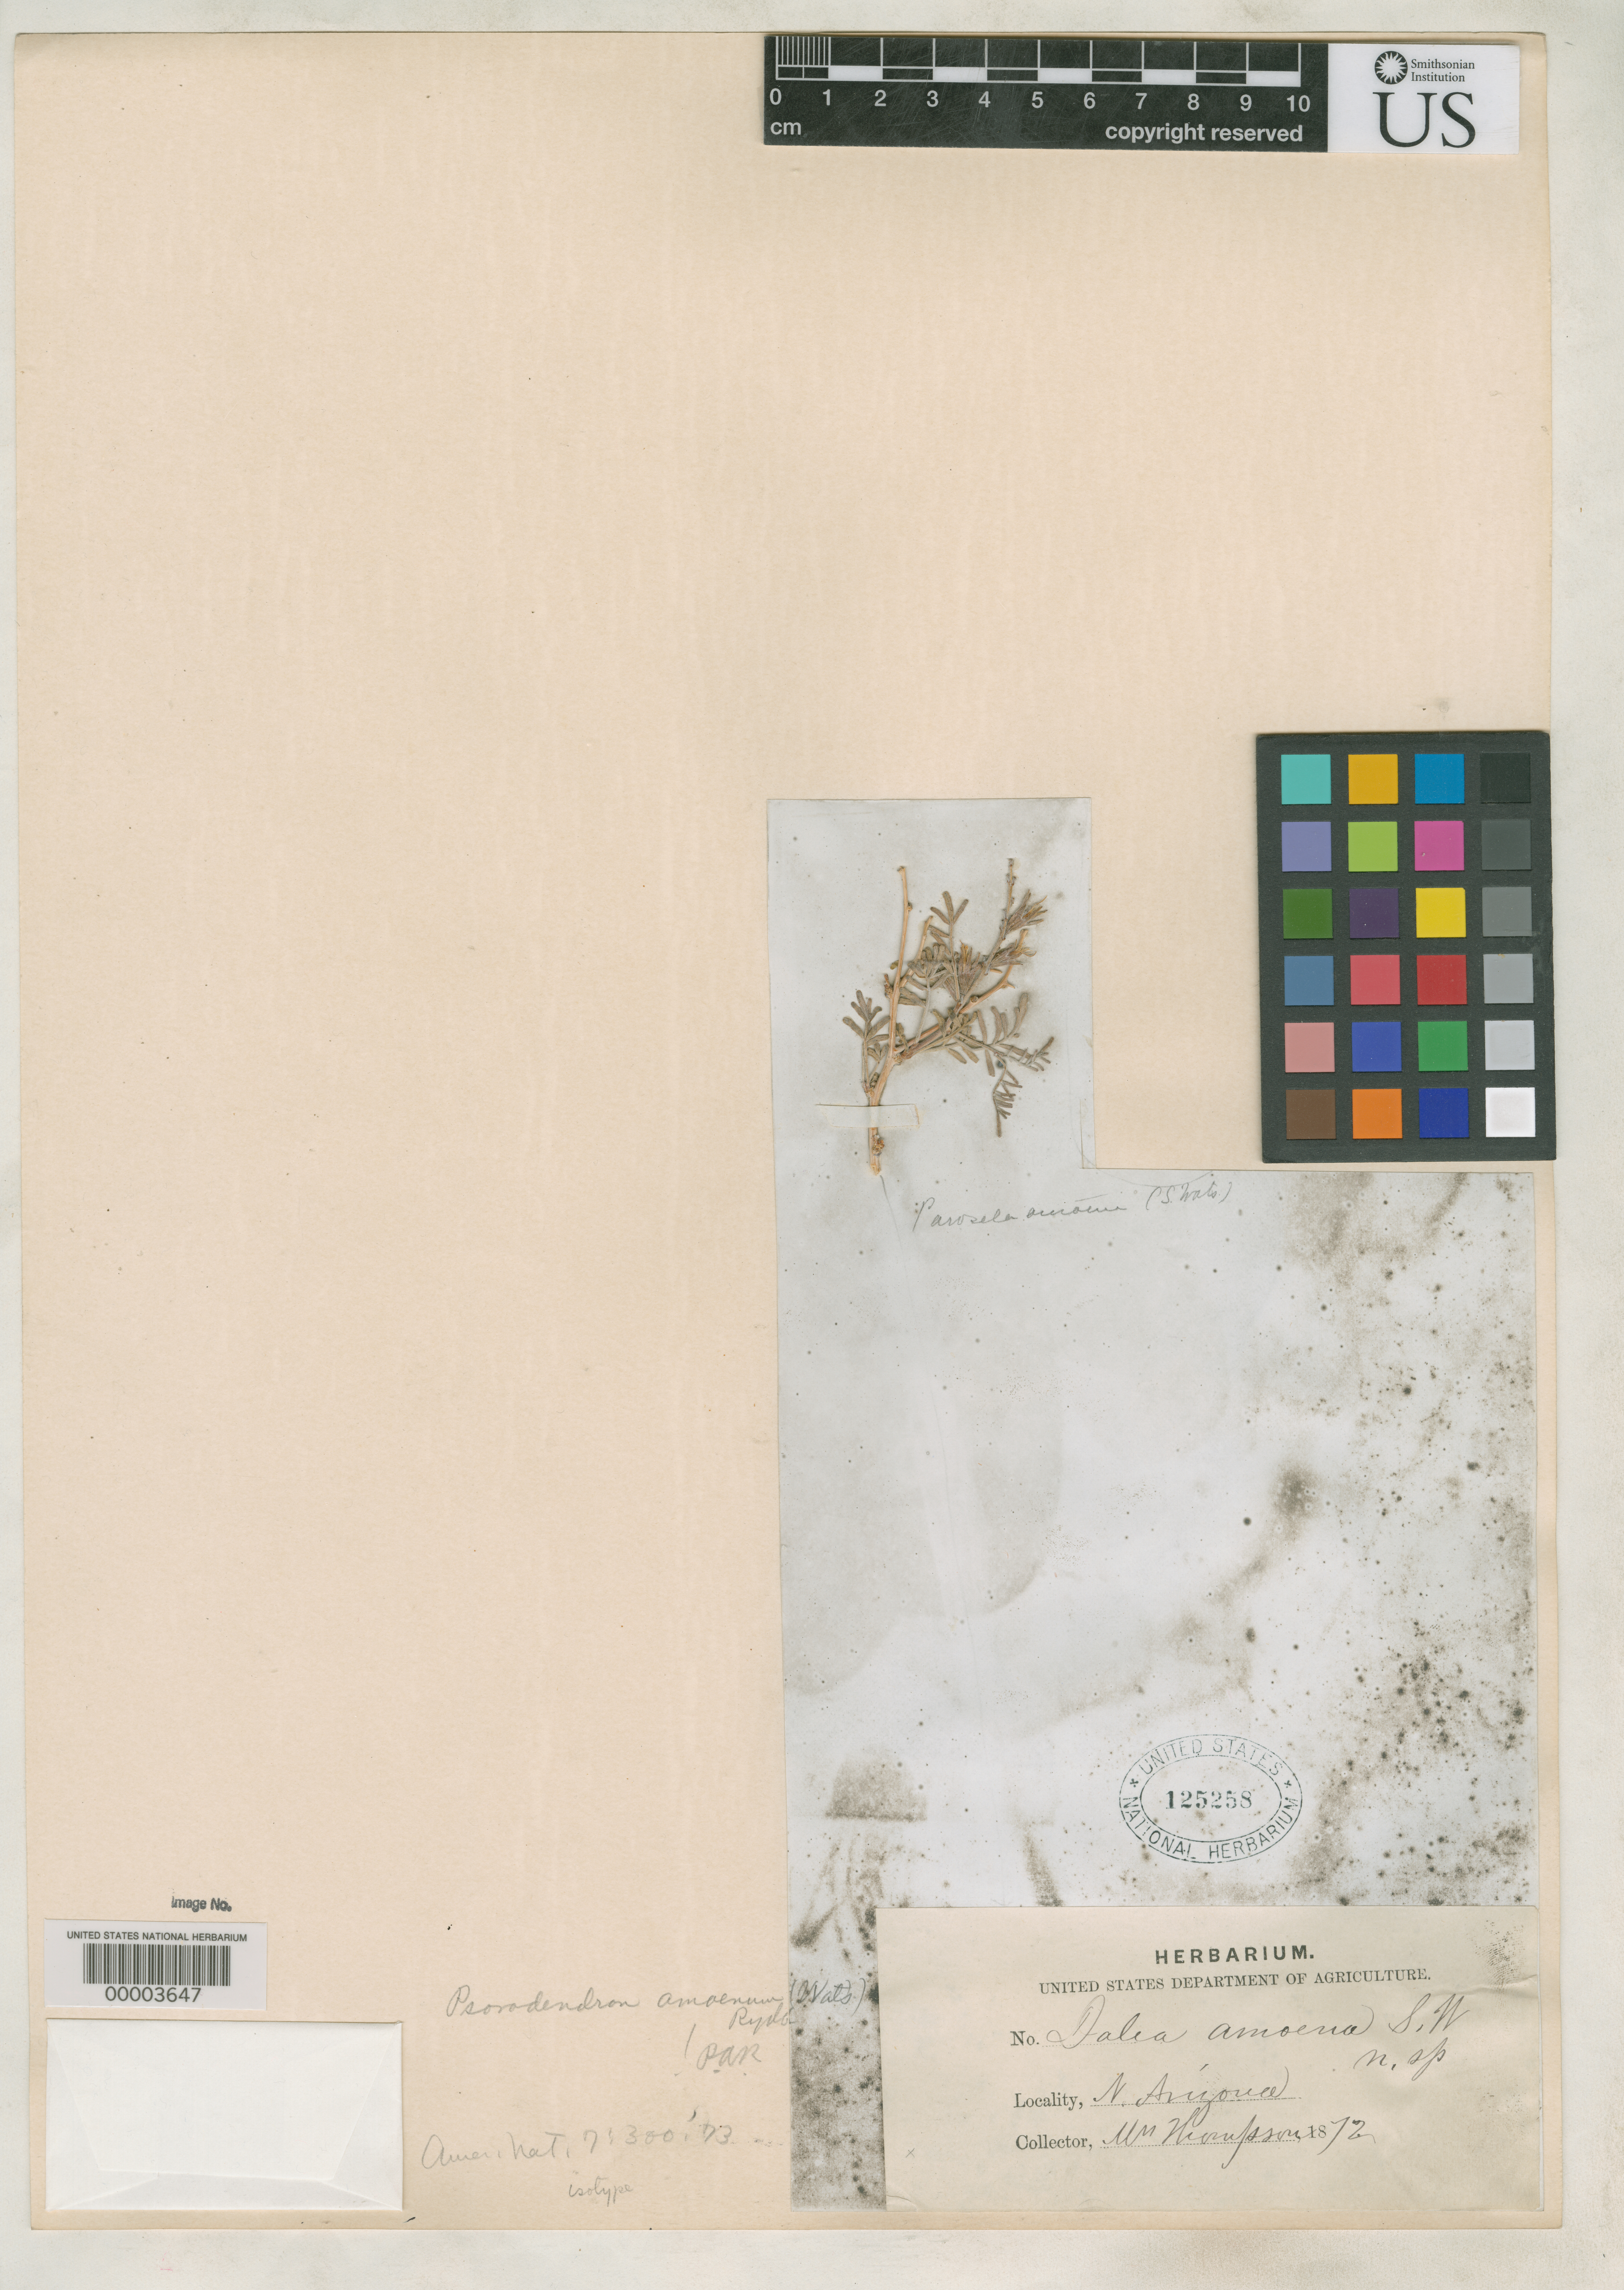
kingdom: Plantae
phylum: Tracheophyta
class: Magnoliopsida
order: Fabales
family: Fabaceae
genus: Dalea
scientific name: Dalea amoena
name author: S. Watson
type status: Type Collection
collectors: E. P. Thompson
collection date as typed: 1872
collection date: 1872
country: United States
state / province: Arizona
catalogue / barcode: US 125258